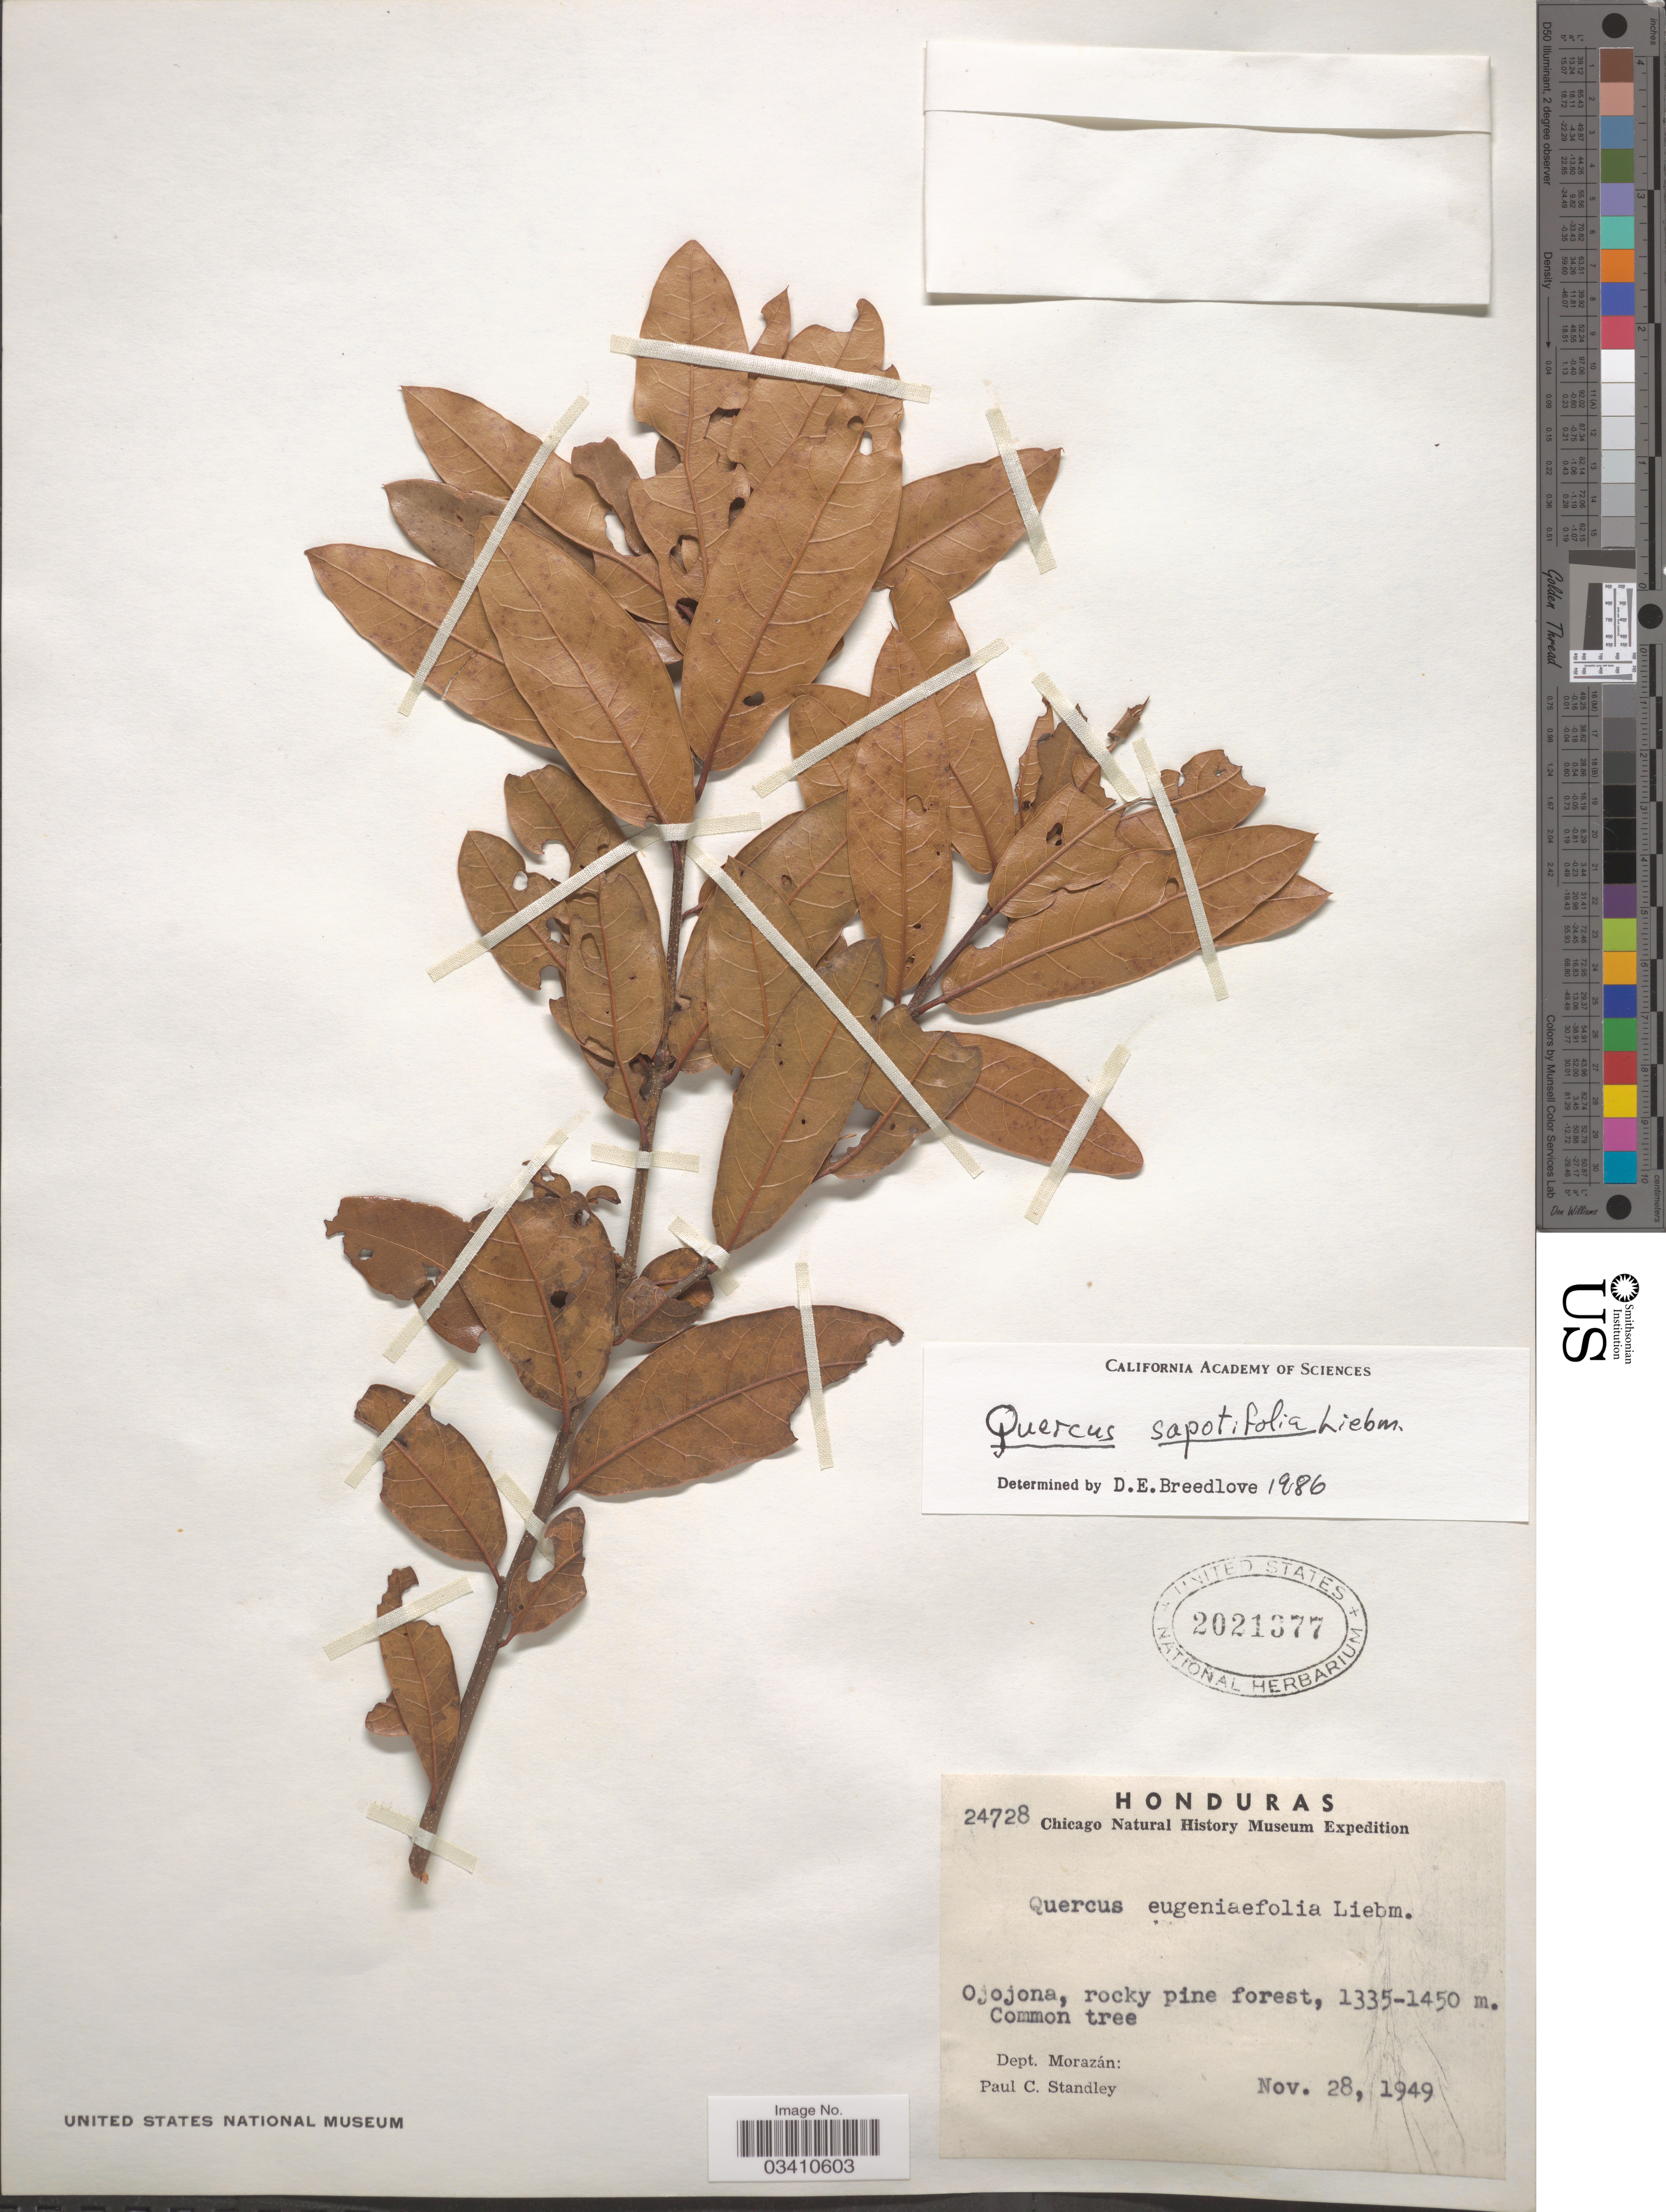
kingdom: Plantae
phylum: Tracheophyta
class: Magnoliopsida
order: Fagales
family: Fagaceae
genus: Quercus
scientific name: Quercus sapotaefolia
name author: Liebm.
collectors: P. C. Standley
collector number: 24728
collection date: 1949-11-28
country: Honduras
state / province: Fco. Morazán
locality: Ojojona. Dept. Morazán.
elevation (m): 1335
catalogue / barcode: US 2021377